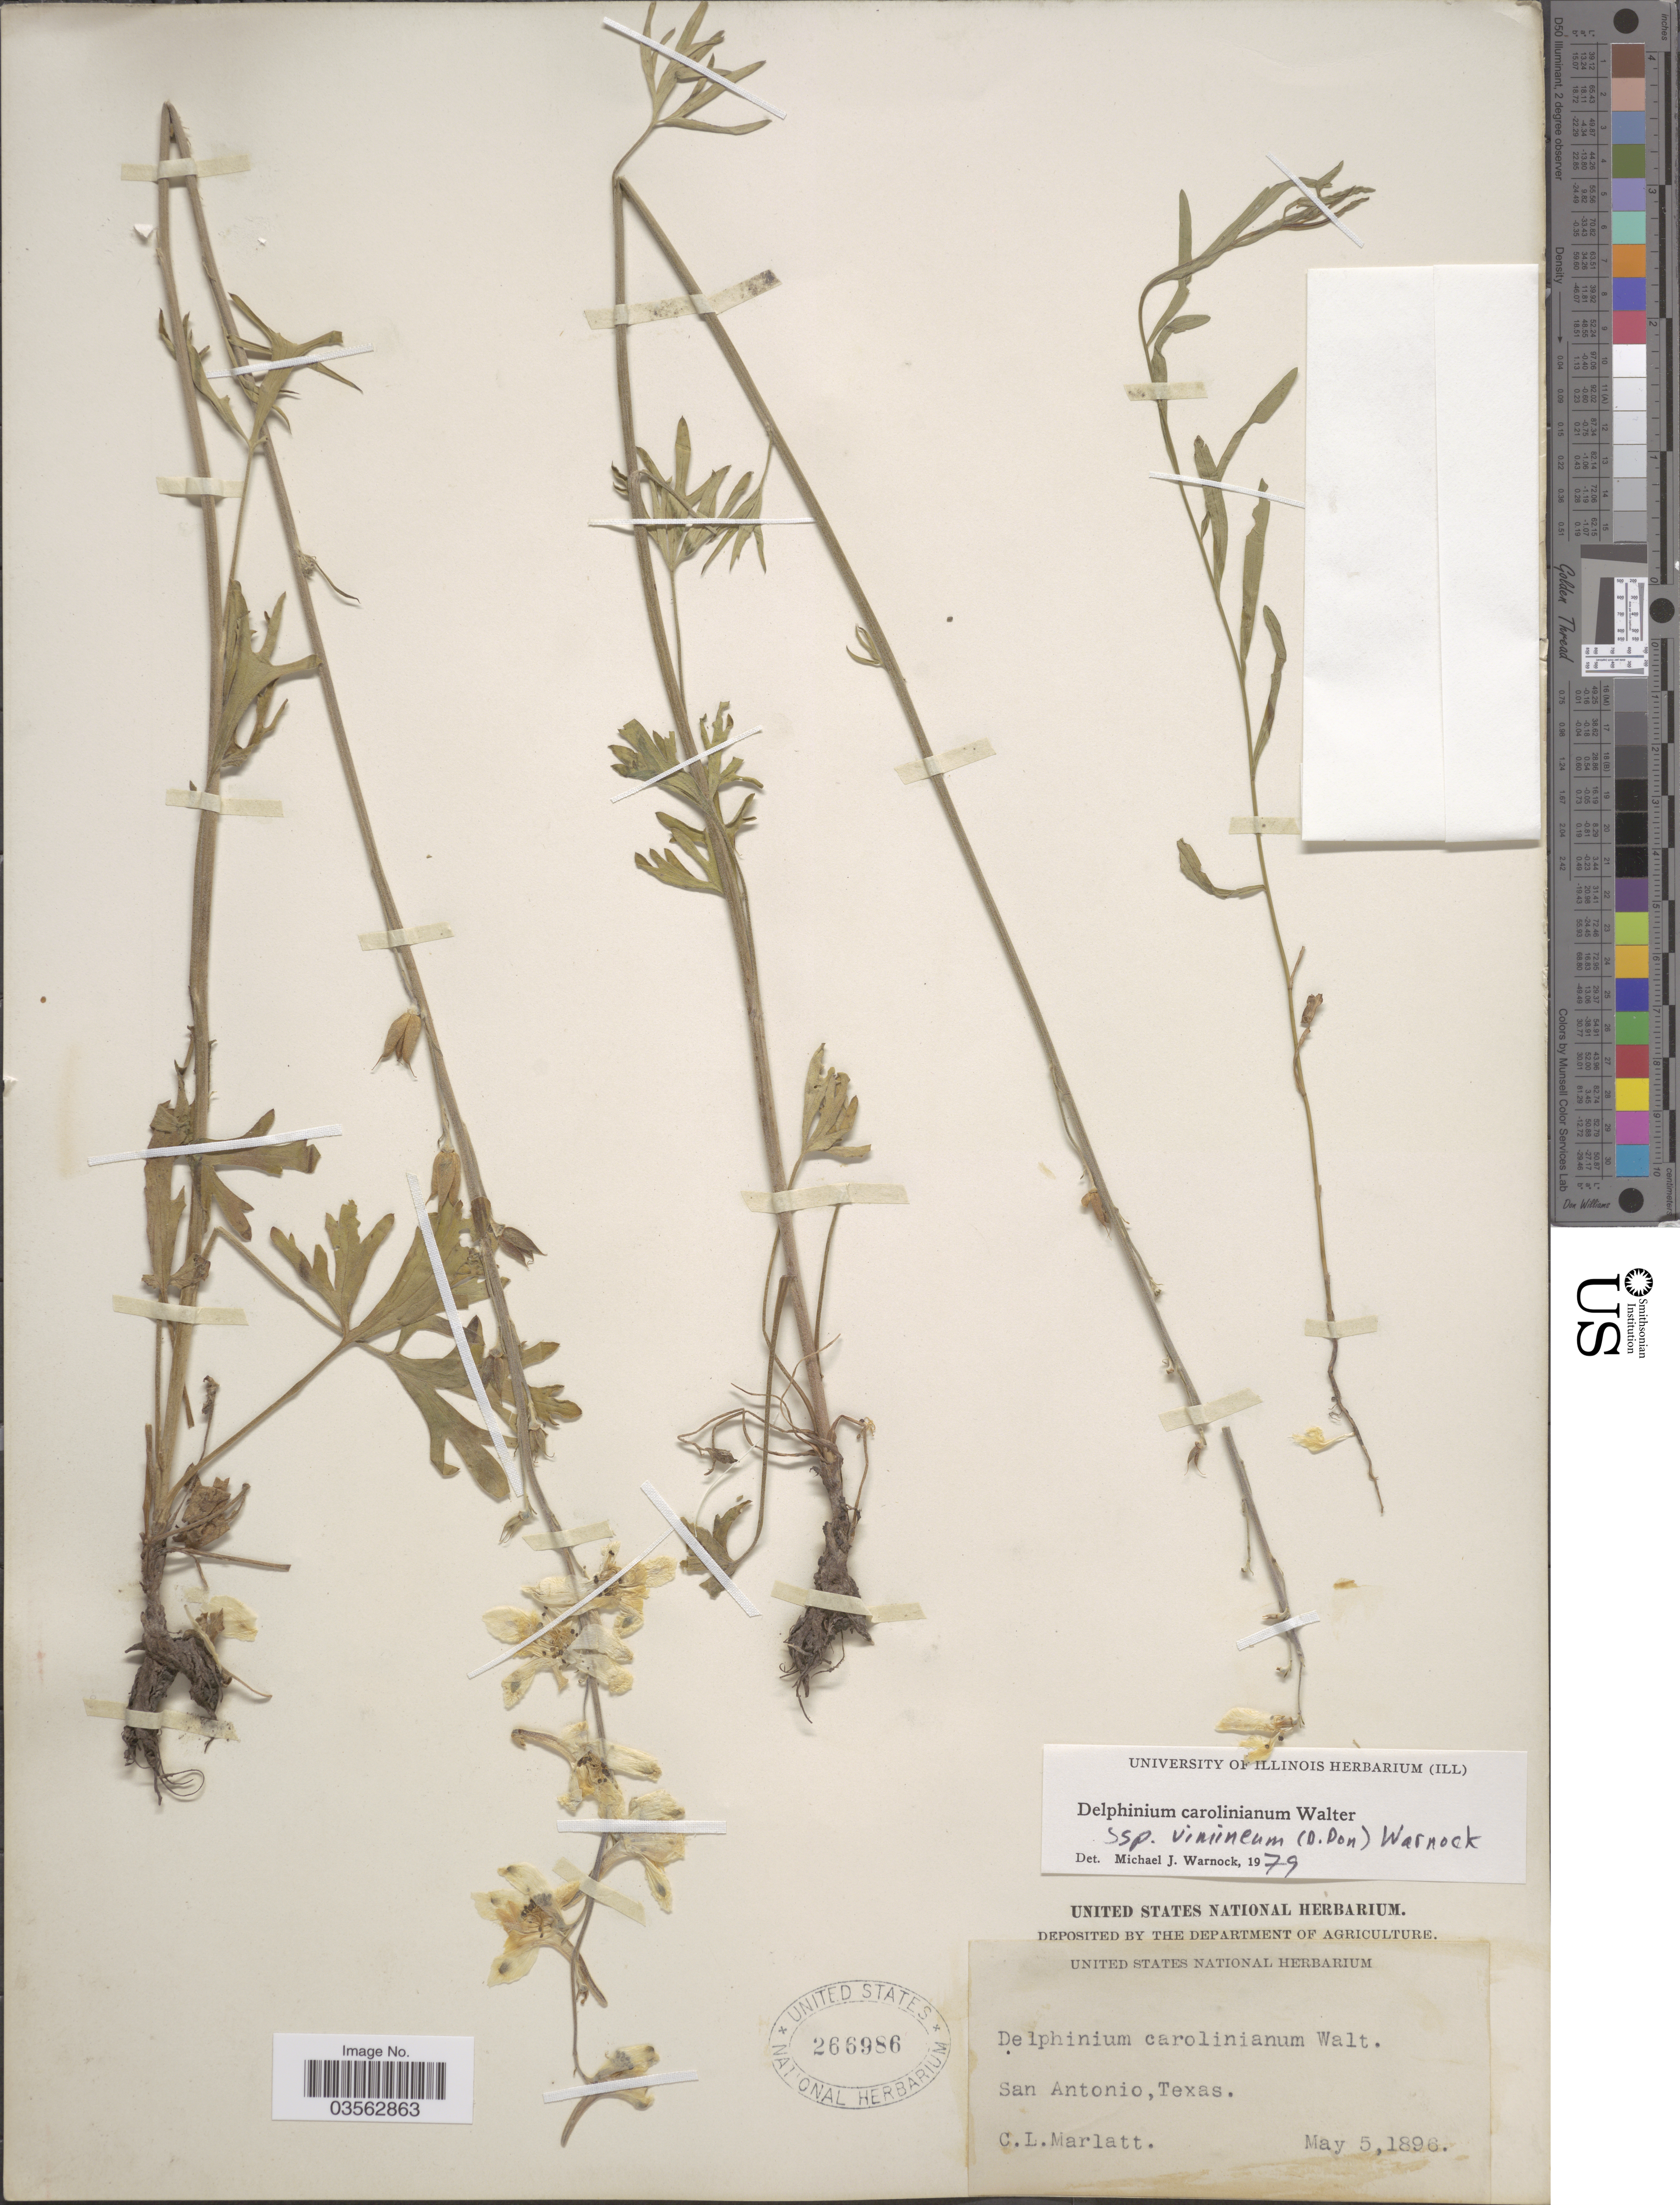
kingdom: Plantae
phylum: Tracheophyta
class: Magnoliopsida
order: Ranunculales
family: Ranunculaceae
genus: Delphinium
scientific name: Delphinium carolinianum subsp. vimineum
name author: Walter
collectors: C. Marlatt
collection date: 1896-05-05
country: United States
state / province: Texas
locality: San Antonio.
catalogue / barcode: US 266986